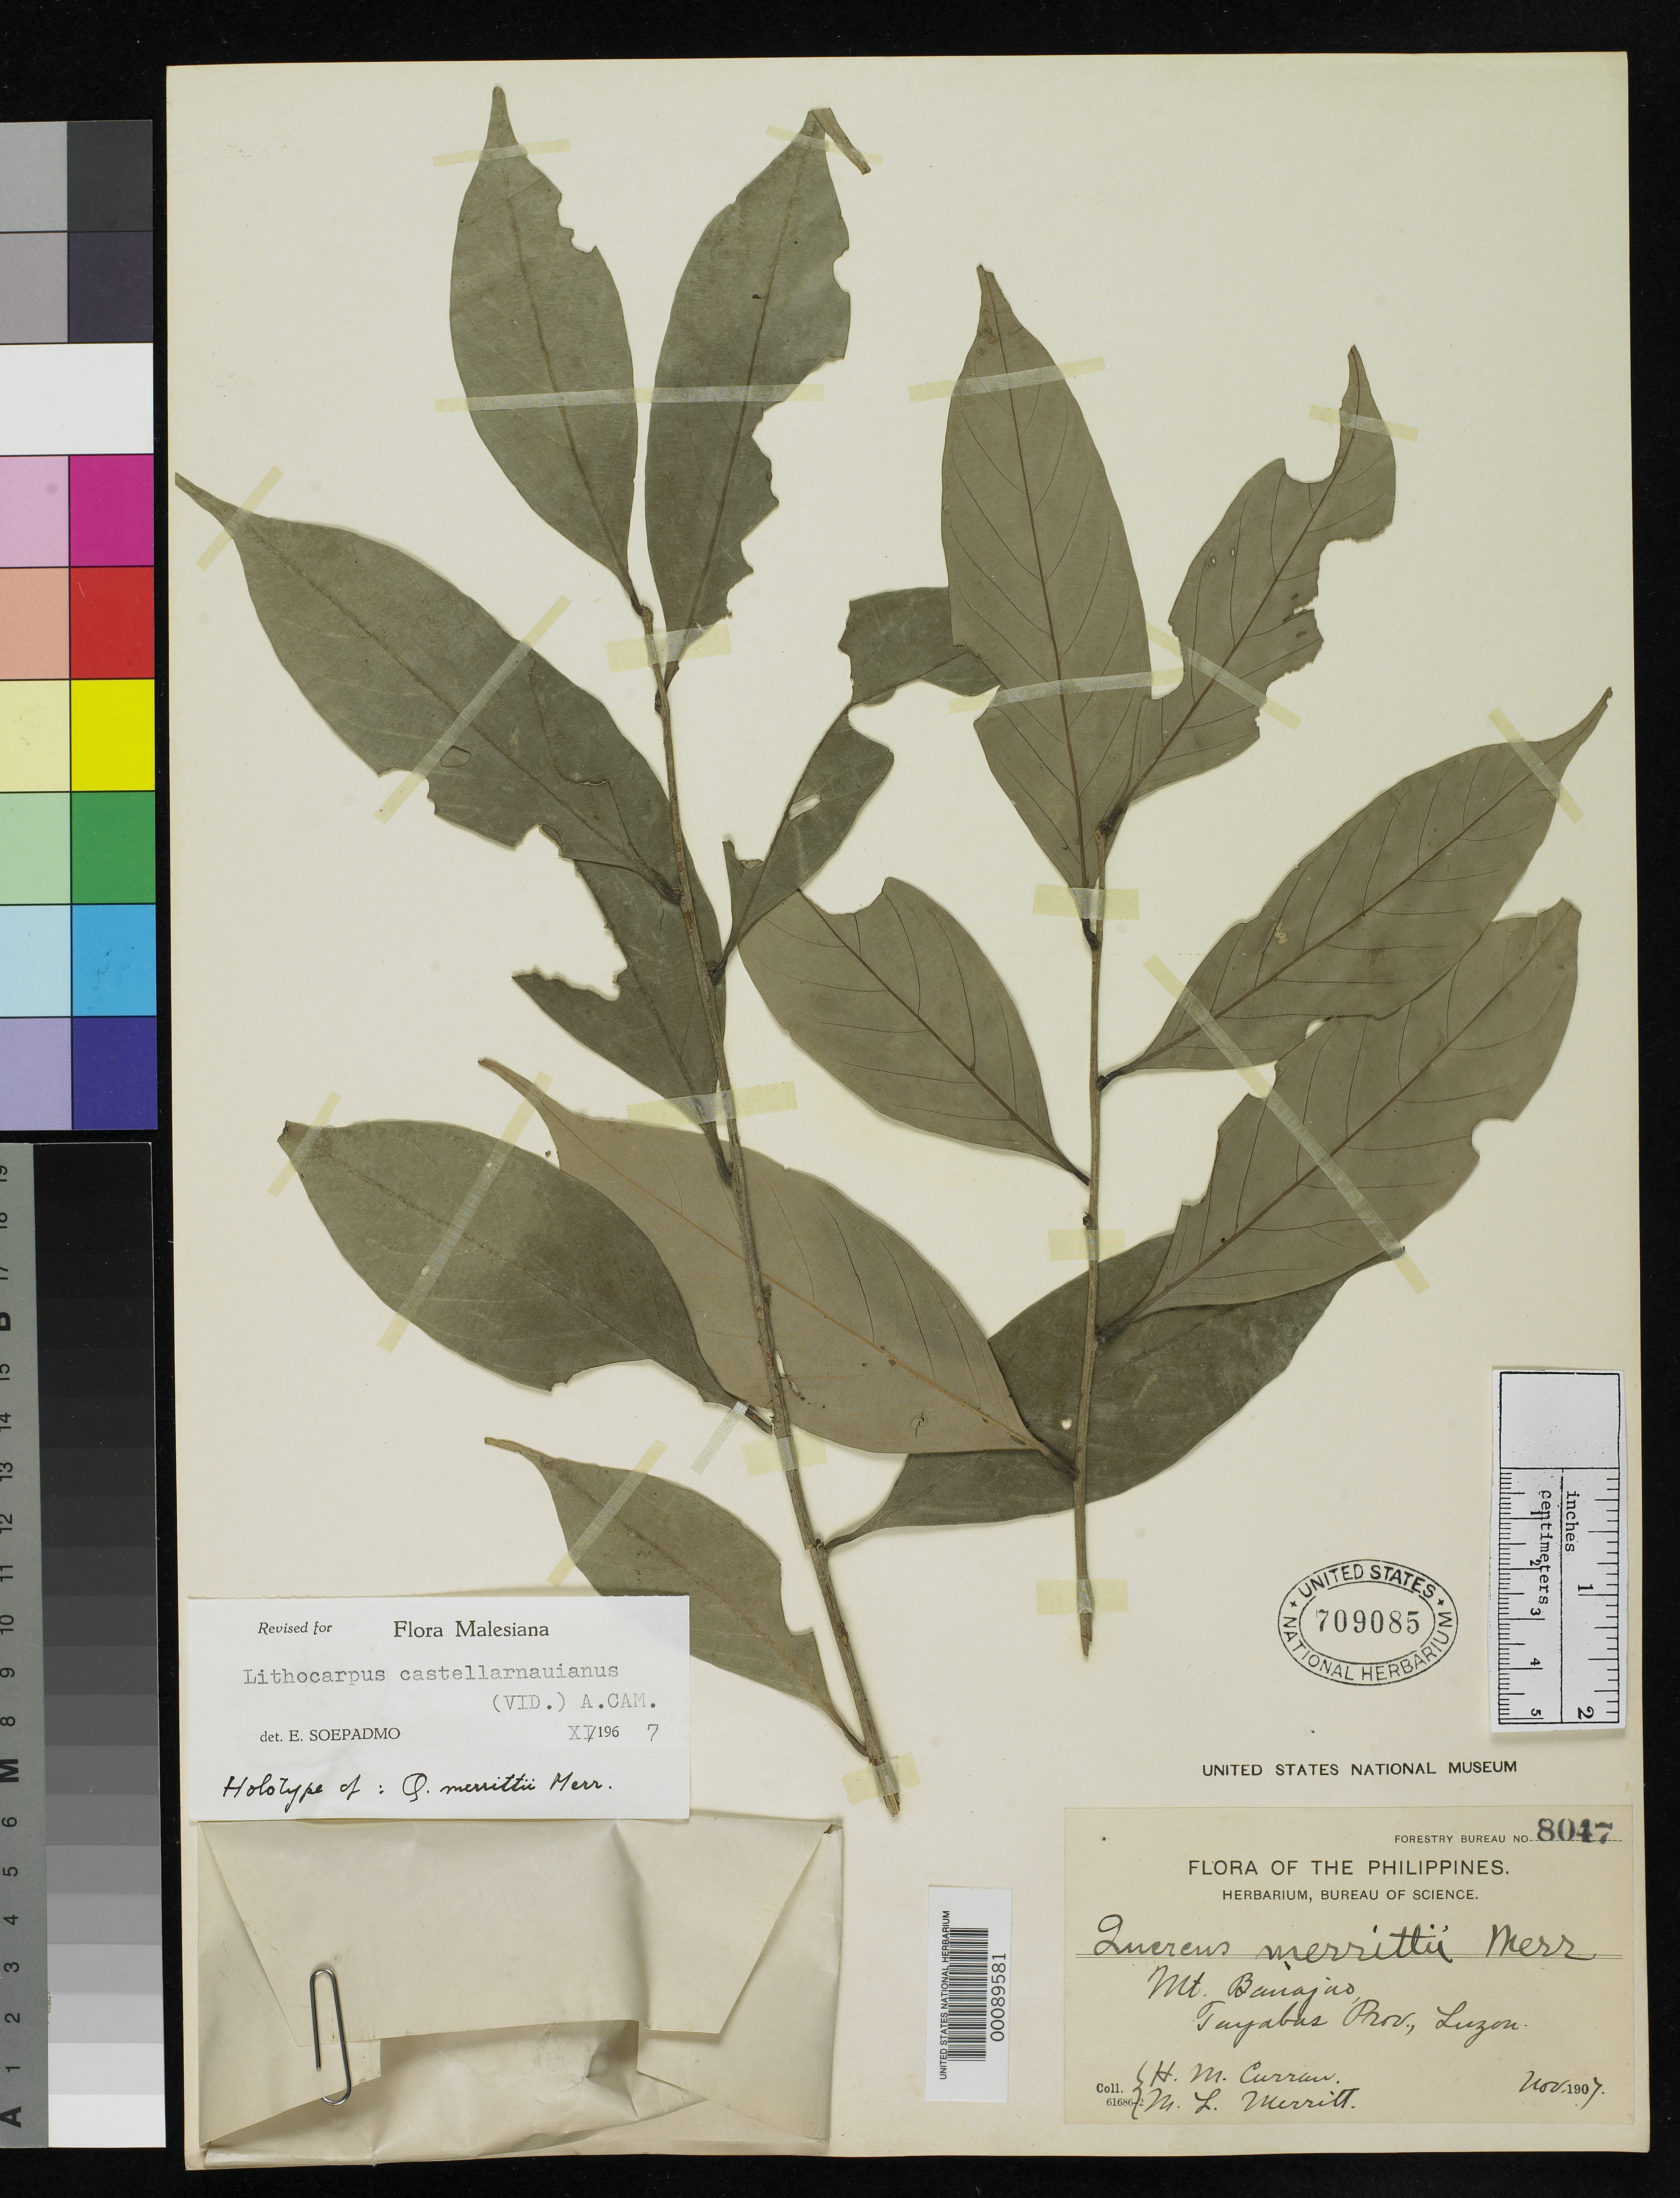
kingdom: Plantae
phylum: Tracheophyta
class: Magnoliopsida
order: Fagales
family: Fagaceae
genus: Quercus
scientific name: Quercus merrittii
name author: Merr.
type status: Isotype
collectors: H. M. Curran & M. L. Merritt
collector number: For. Bur. 8047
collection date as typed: Nov 1907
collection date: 1907-11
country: Philippines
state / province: Calabarzon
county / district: Quezon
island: Luzon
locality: Mt. Banajao, Tayabas Prov., Luzon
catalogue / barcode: US 709085